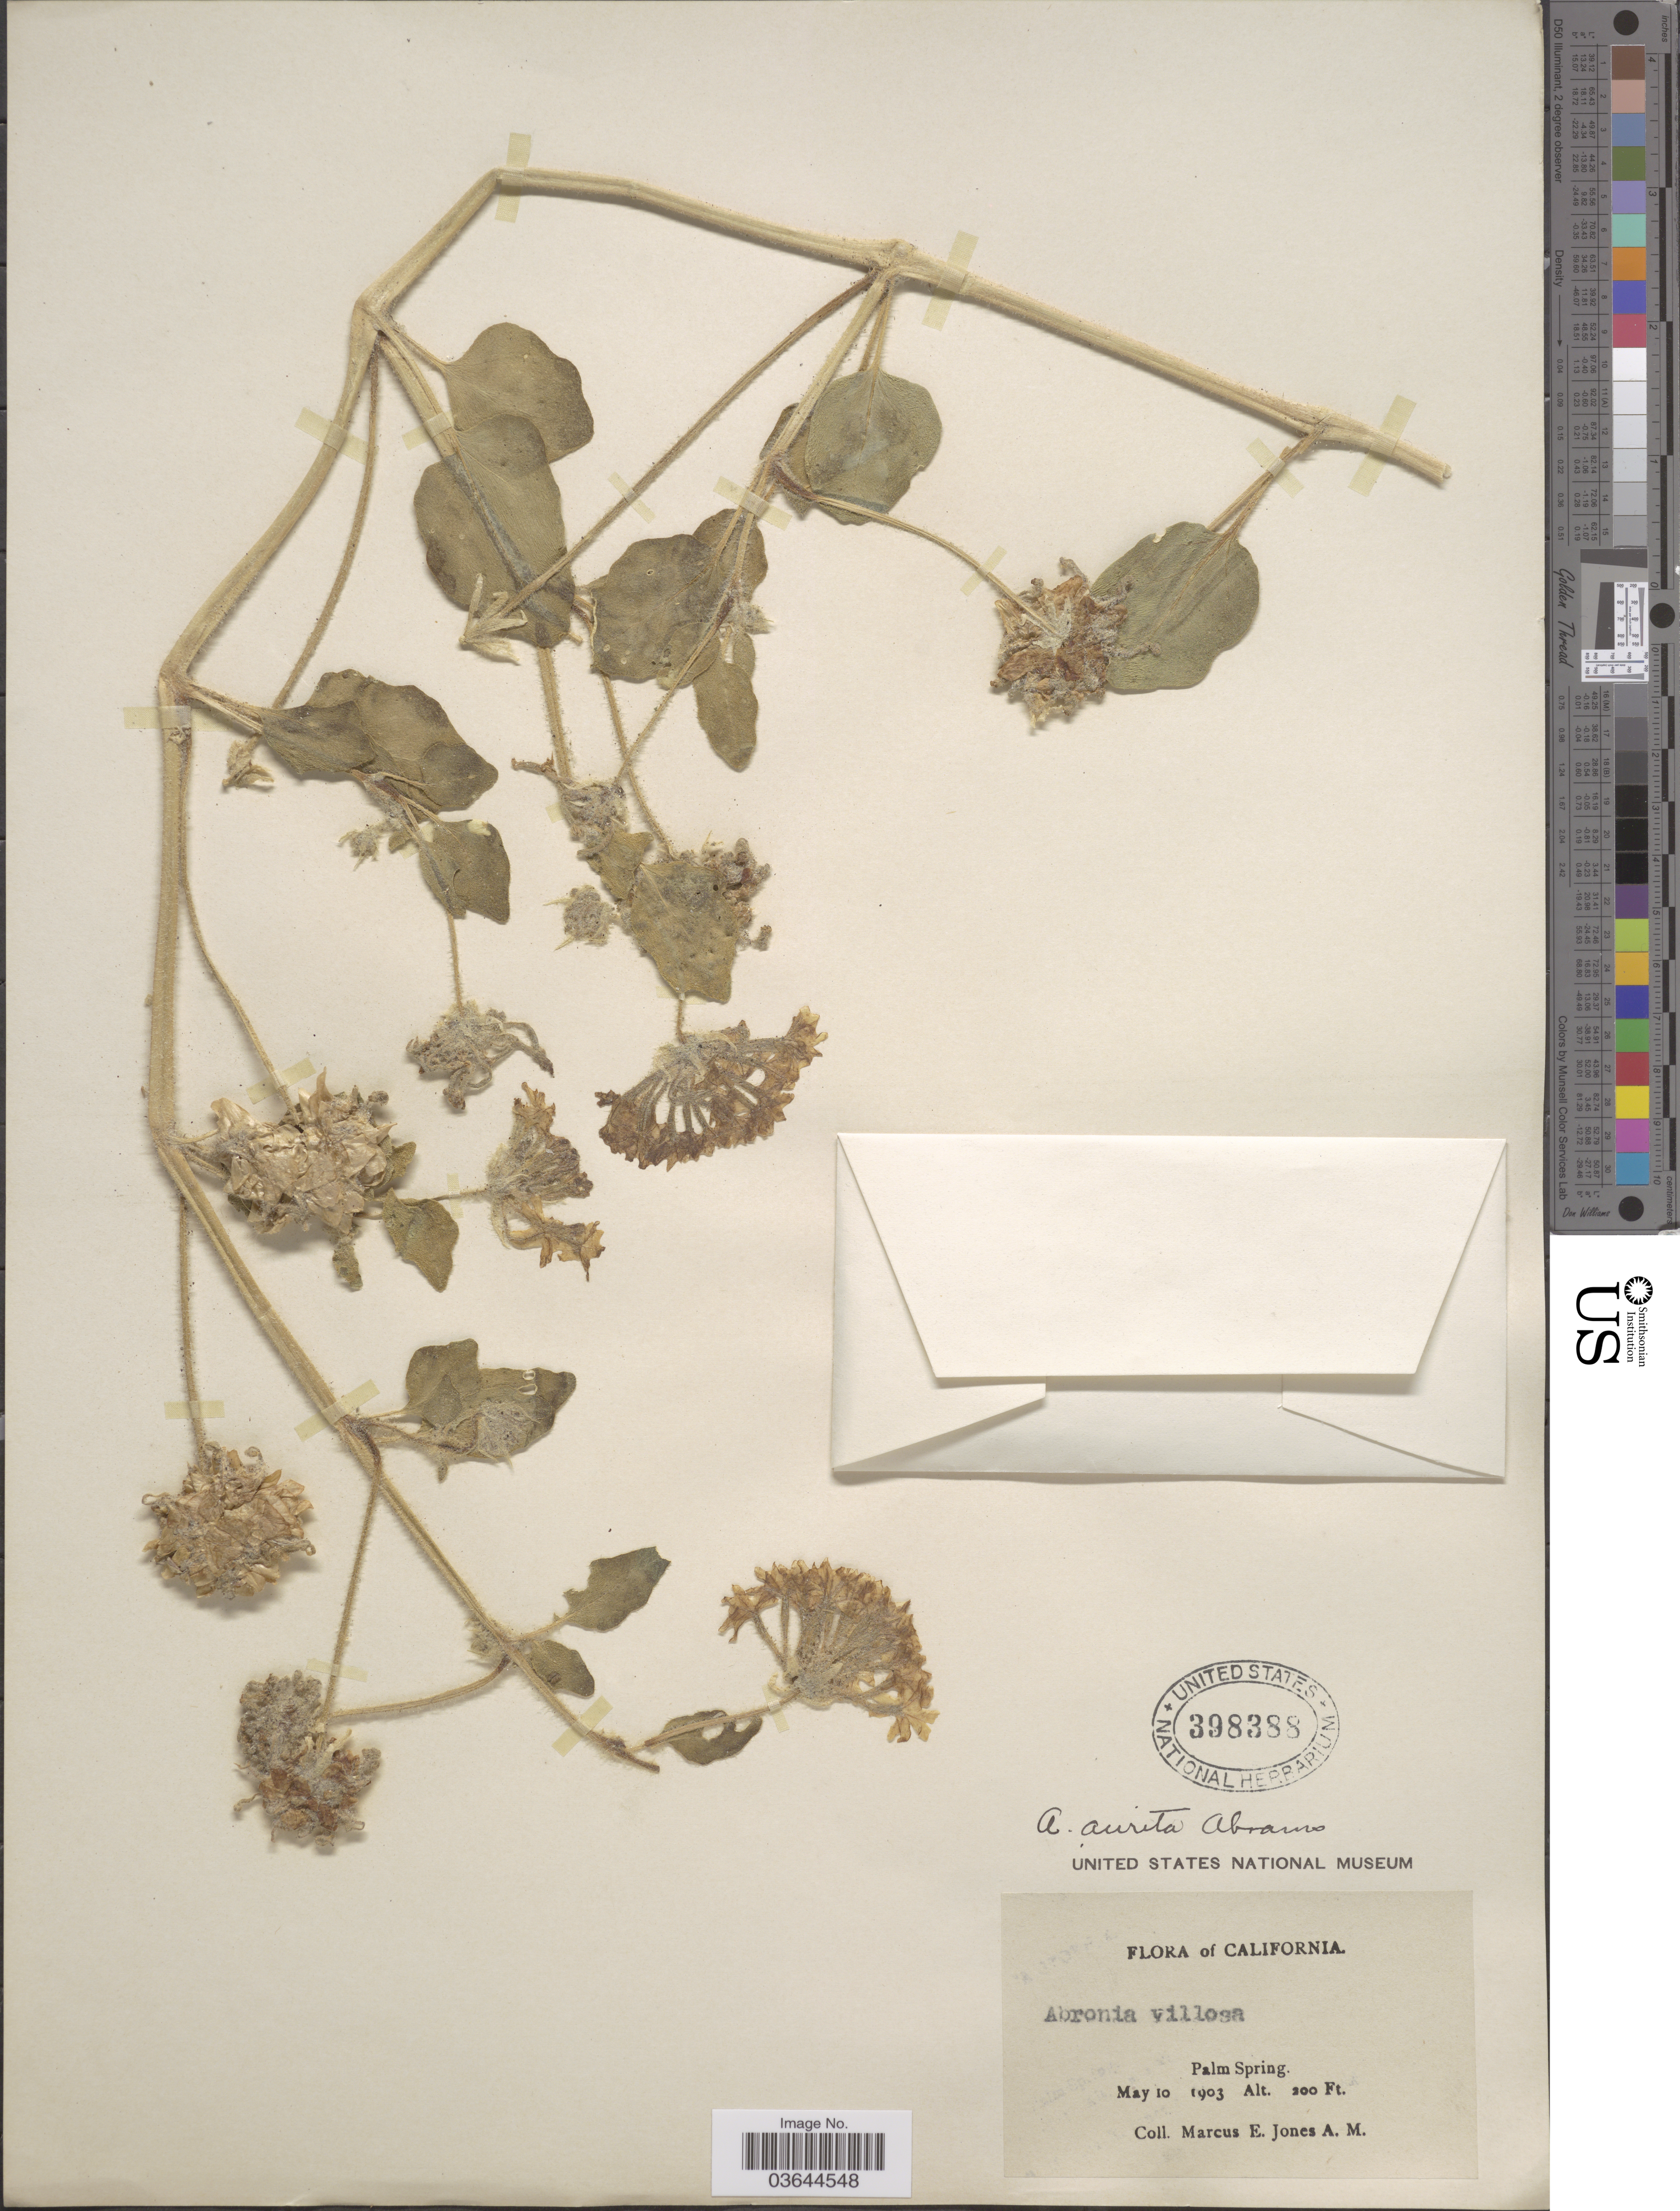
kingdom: Plantae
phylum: Tracheophyta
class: Magnoliopsida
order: Caryophyllales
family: Nyctaginaceae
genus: Abronia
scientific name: Abronia aurita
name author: Abrams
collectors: M. E. Jones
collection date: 1903-05-10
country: United States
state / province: California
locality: Palm Spring.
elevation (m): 61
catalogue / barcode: US 398388